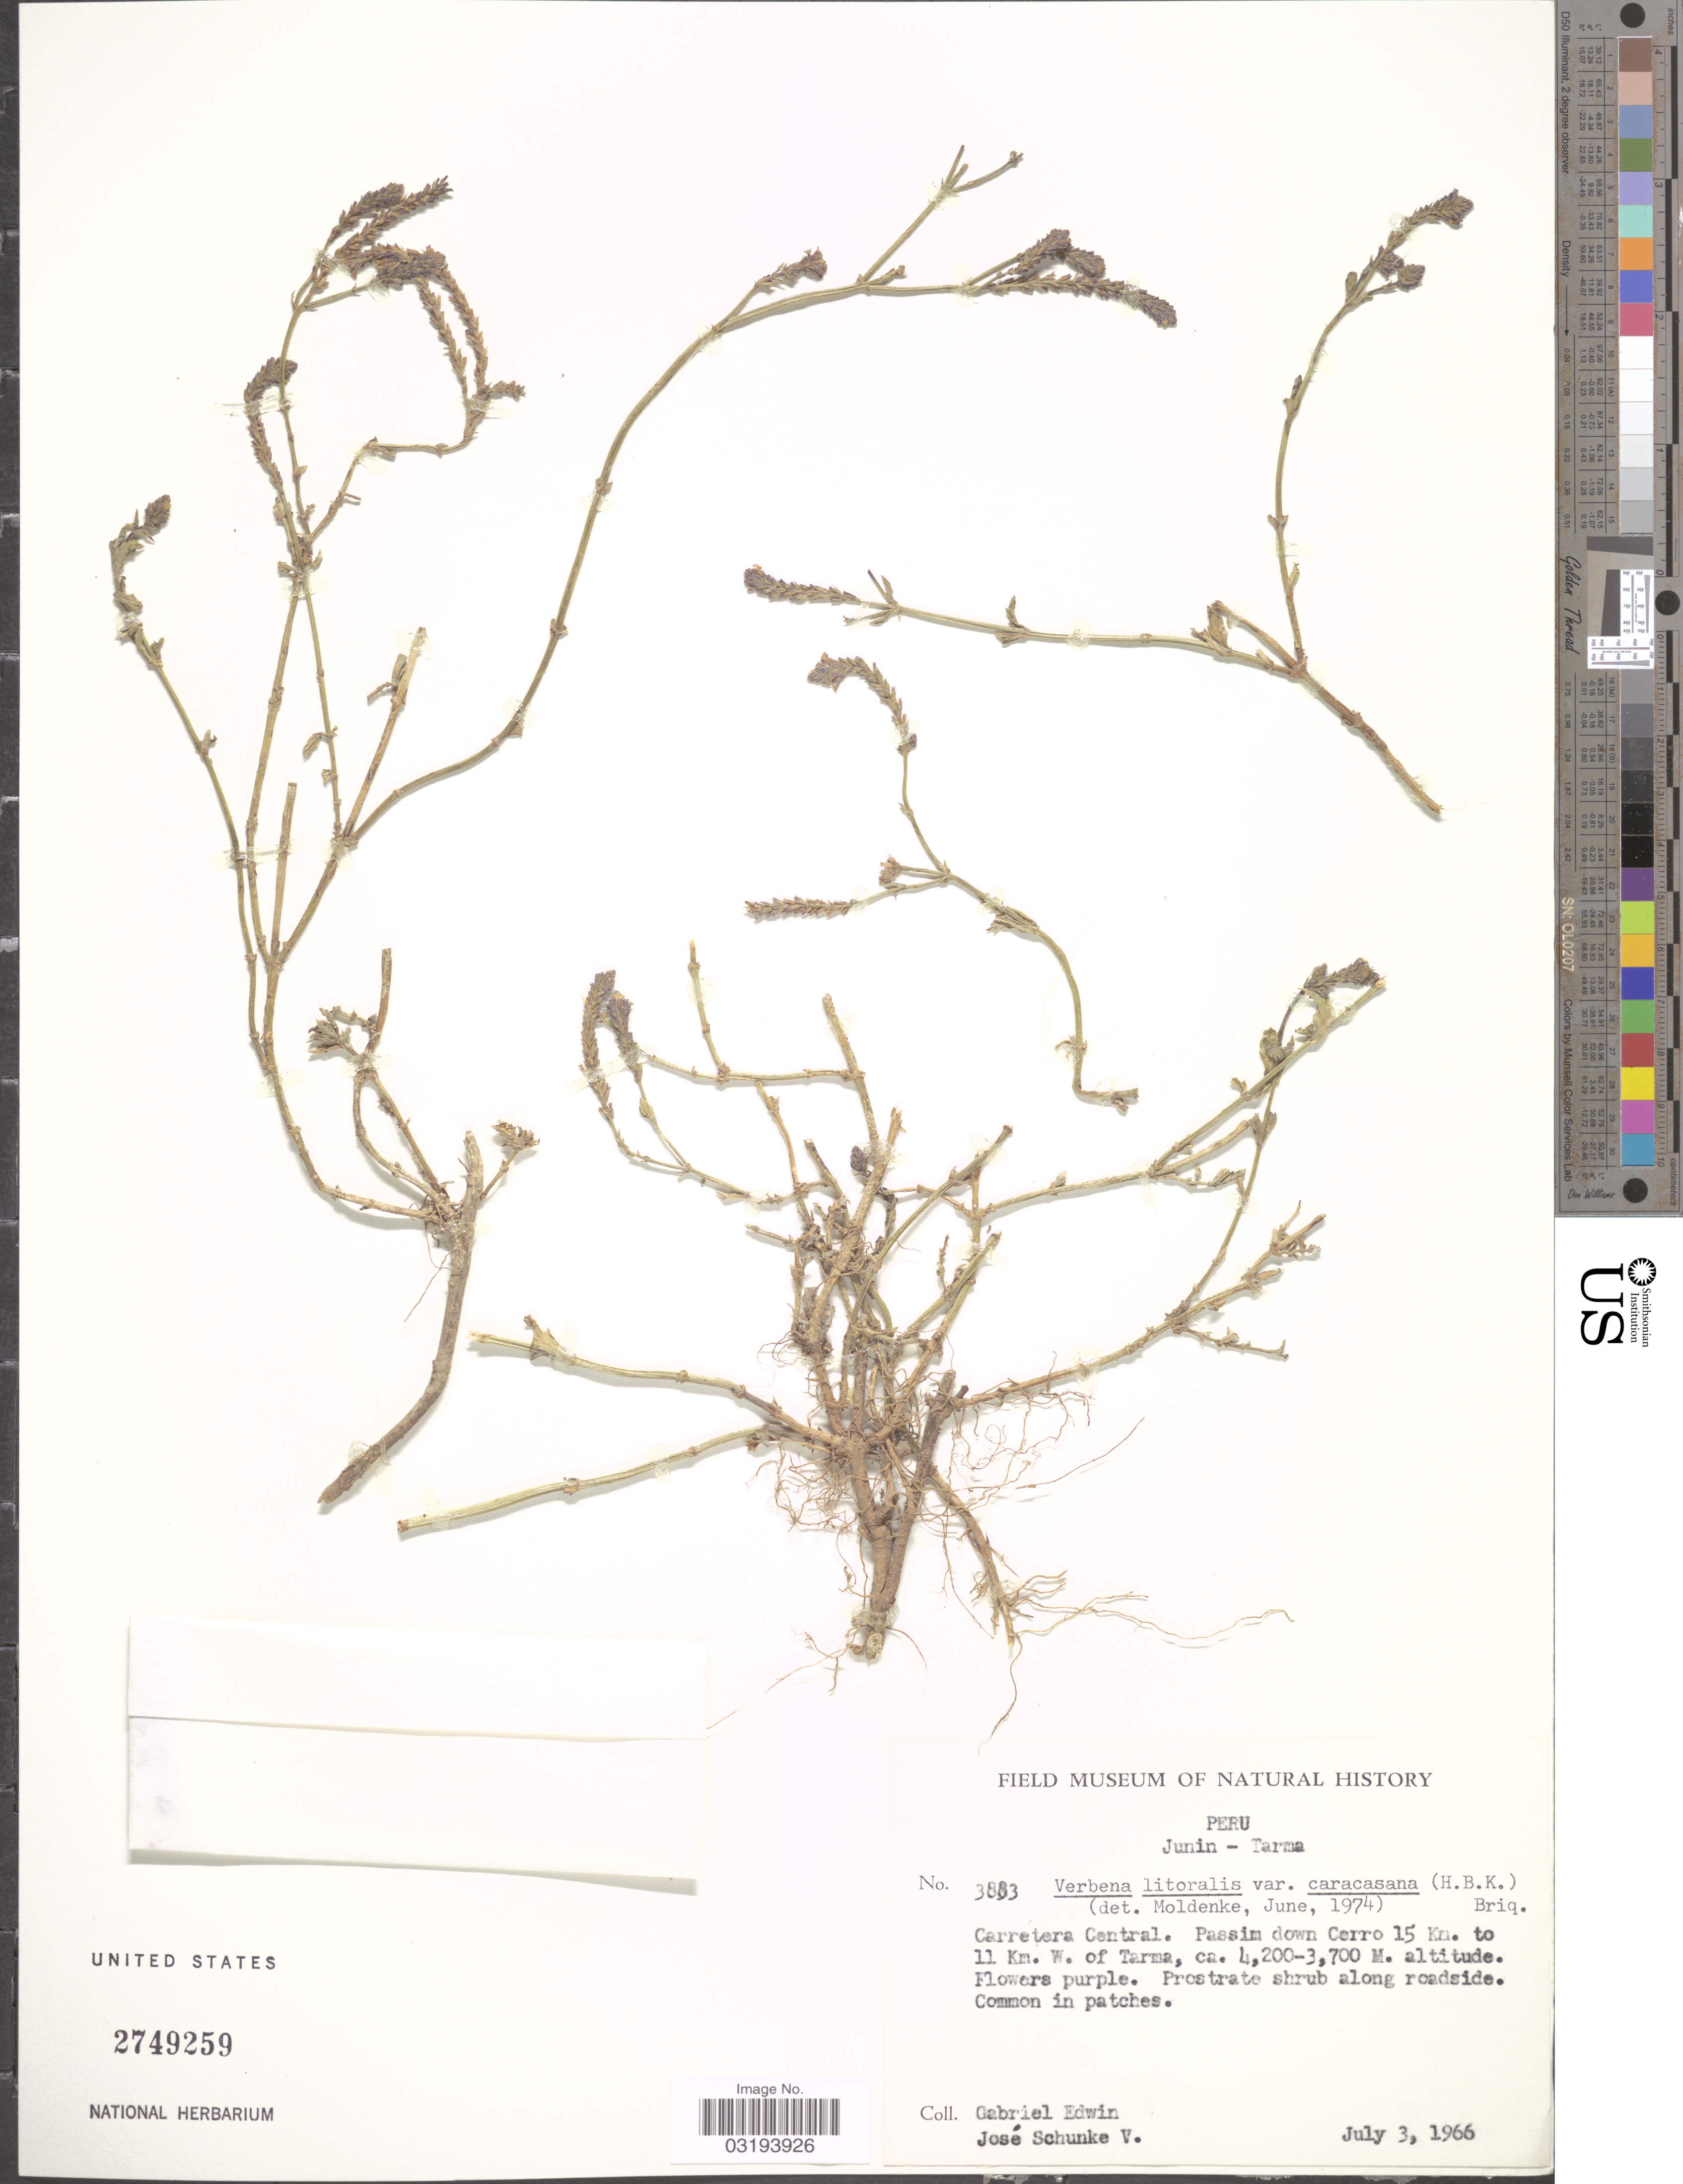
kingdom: Plantae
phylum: Tracheophyta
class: Magnoliopsida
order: Lamiales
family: Verbenaceae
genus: Verbena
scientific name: Verbena litoralis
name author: Kunth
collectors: G. Edwin & J. Schunke Vigo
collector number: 3883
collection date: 1966-07-03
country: Peru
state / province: Junín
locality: Junin - Tarma. Carretera Central. Passim down Cerro 15 Km. to 11 Km. W. of Tarma.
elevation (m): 3700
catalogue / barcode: US 2749259